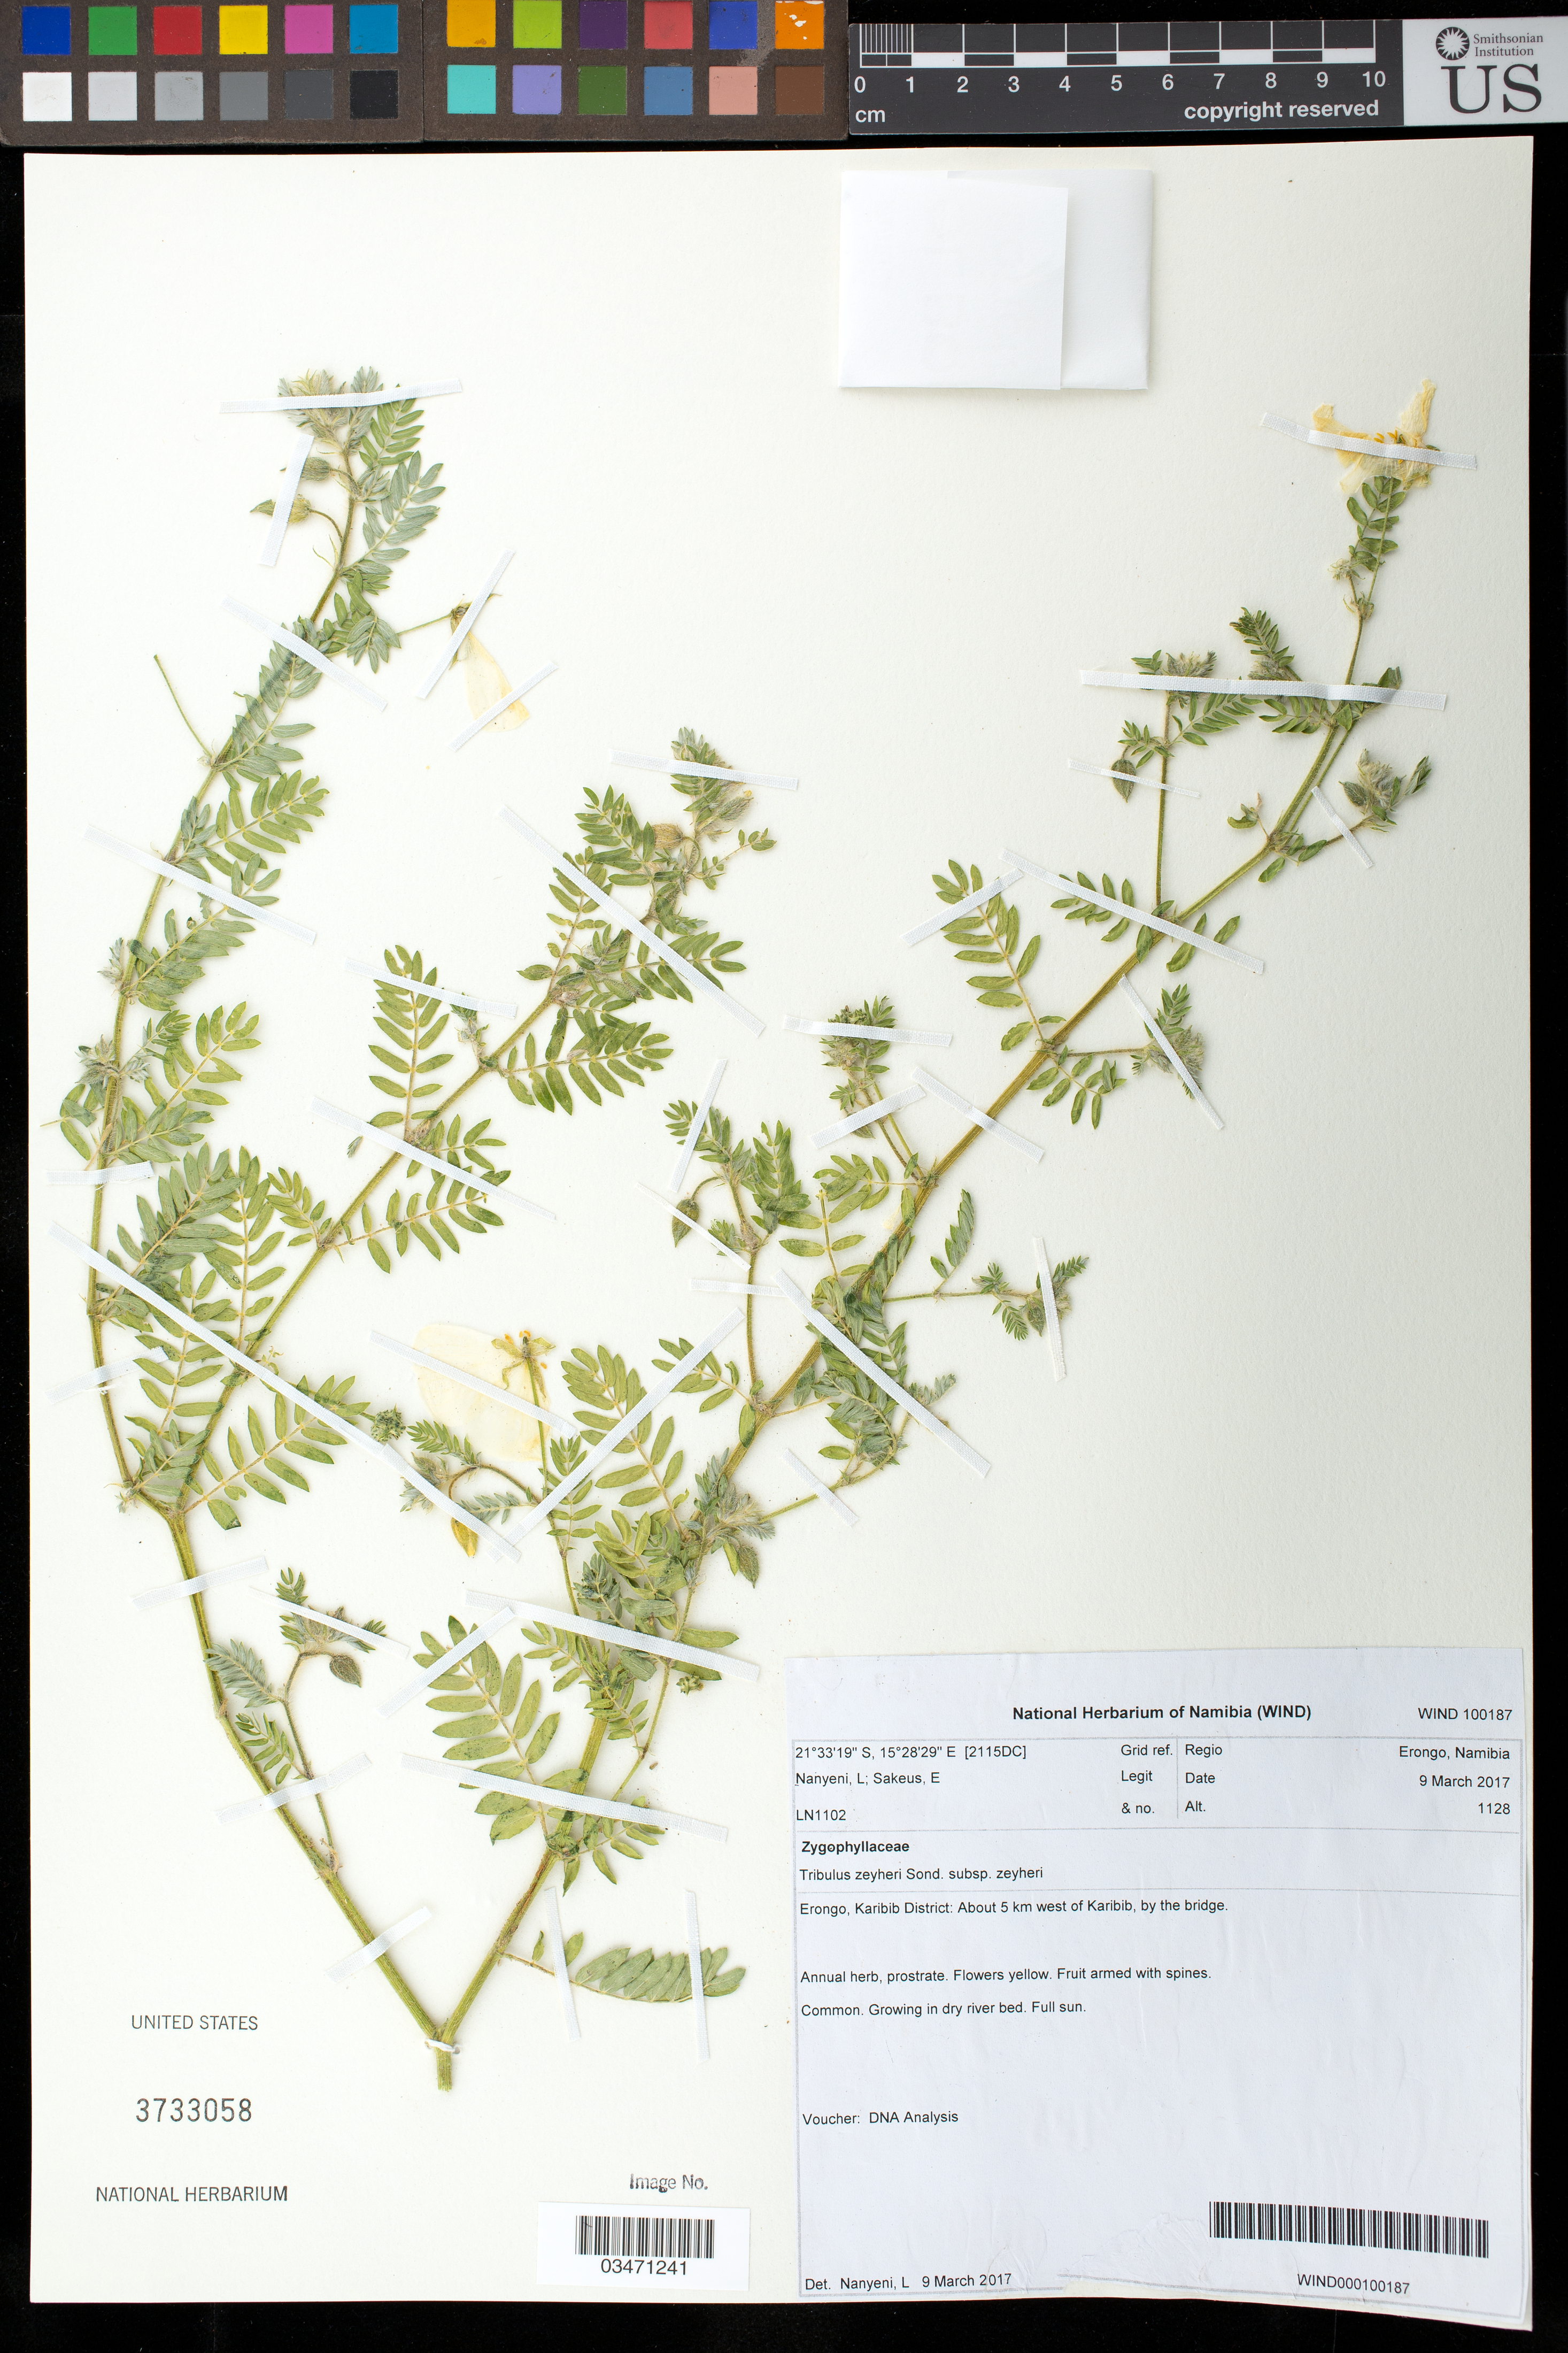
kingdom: Plantae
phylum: Tracheophyta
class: Magnoliopsida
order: Zygophyllales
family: Zygophyllaceae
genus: Tribulus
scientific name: Tribulus zeyheri subsp. zeyheri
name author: Sond.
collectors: L. Nanyeni & E. Sakeus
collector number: LN1102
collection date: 2017-03-09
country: Namibia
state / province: Erongo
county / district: Karibib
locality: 5 km W of Karibib, by the bridge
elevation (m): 1128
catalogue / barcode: US 3733058